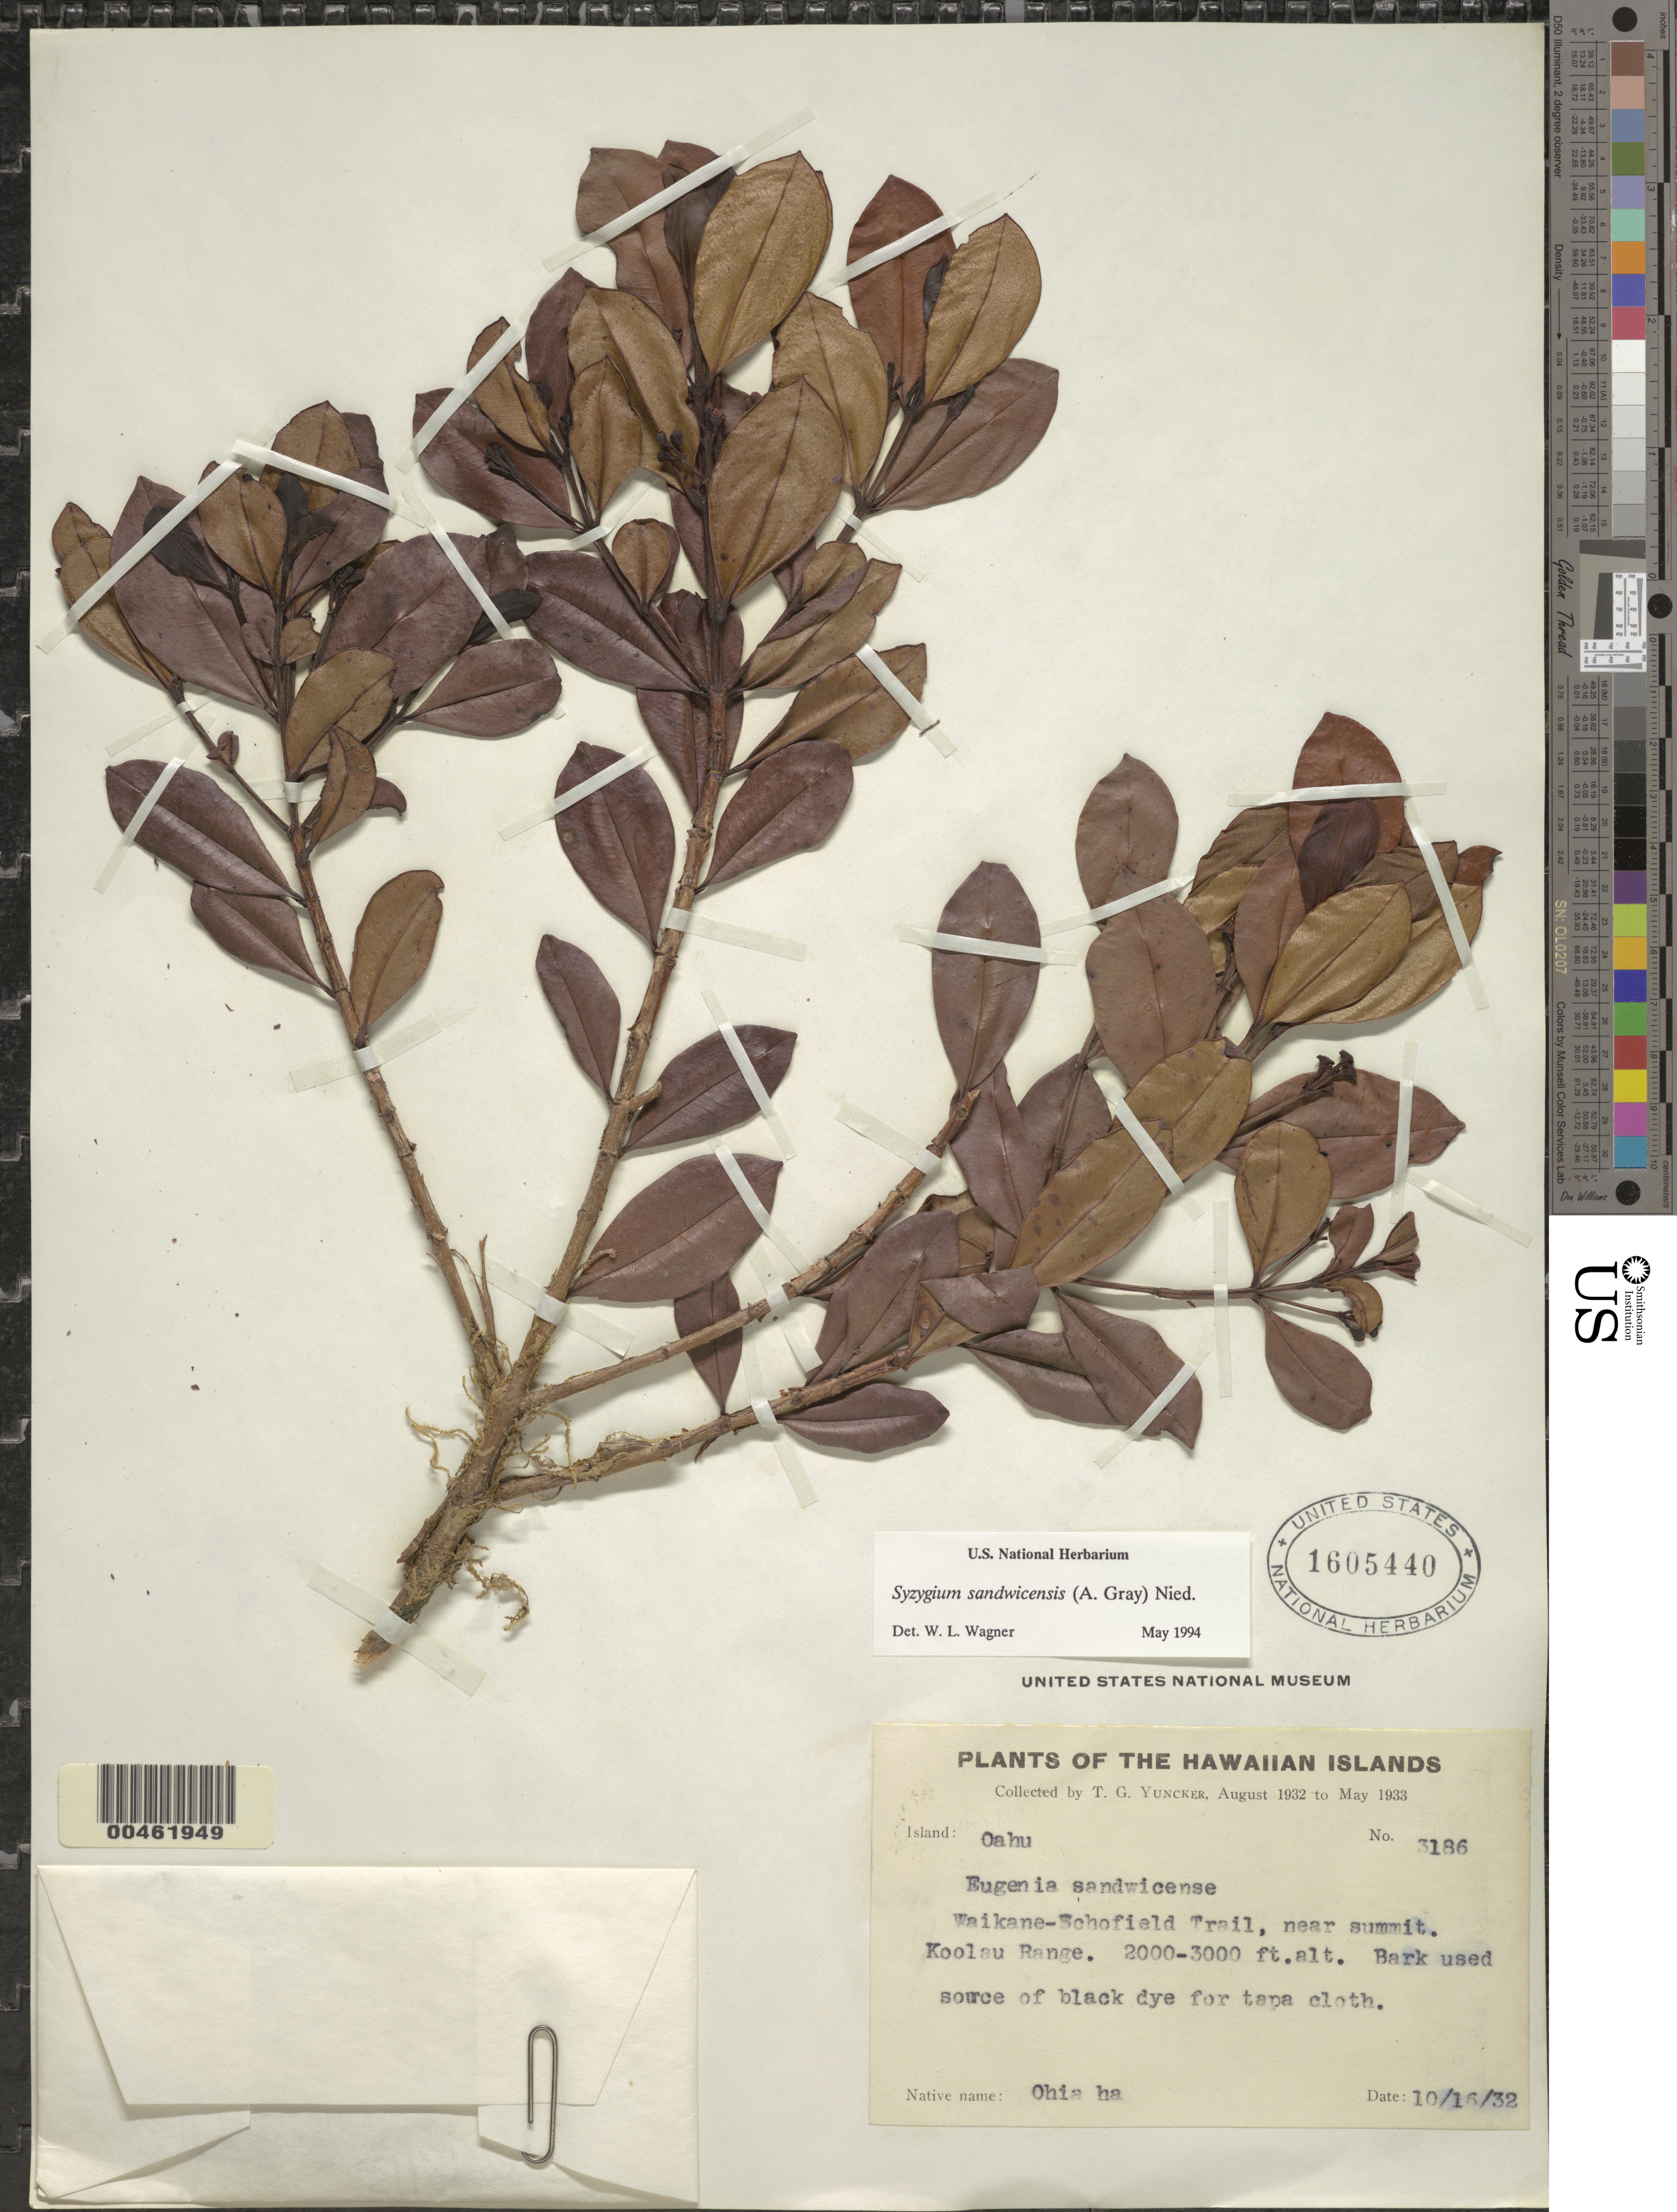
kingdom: Plantae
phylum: Tracheophyta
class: Magnoliopsida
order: Myrtales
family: Myrtaceae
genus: Syzygium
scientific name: Syzygium sandwicense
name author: (A. Gray) Müll. Stuttg.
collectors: T. G. Yuncker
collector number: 3186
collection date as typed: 16 Oct 1932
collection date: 1932-10-16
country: United States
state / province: Hawaii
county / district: Honolulu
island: Oahu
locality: Waikane-Schofield, near summit, Koolau Range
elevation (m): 610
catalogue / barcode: US 1605440